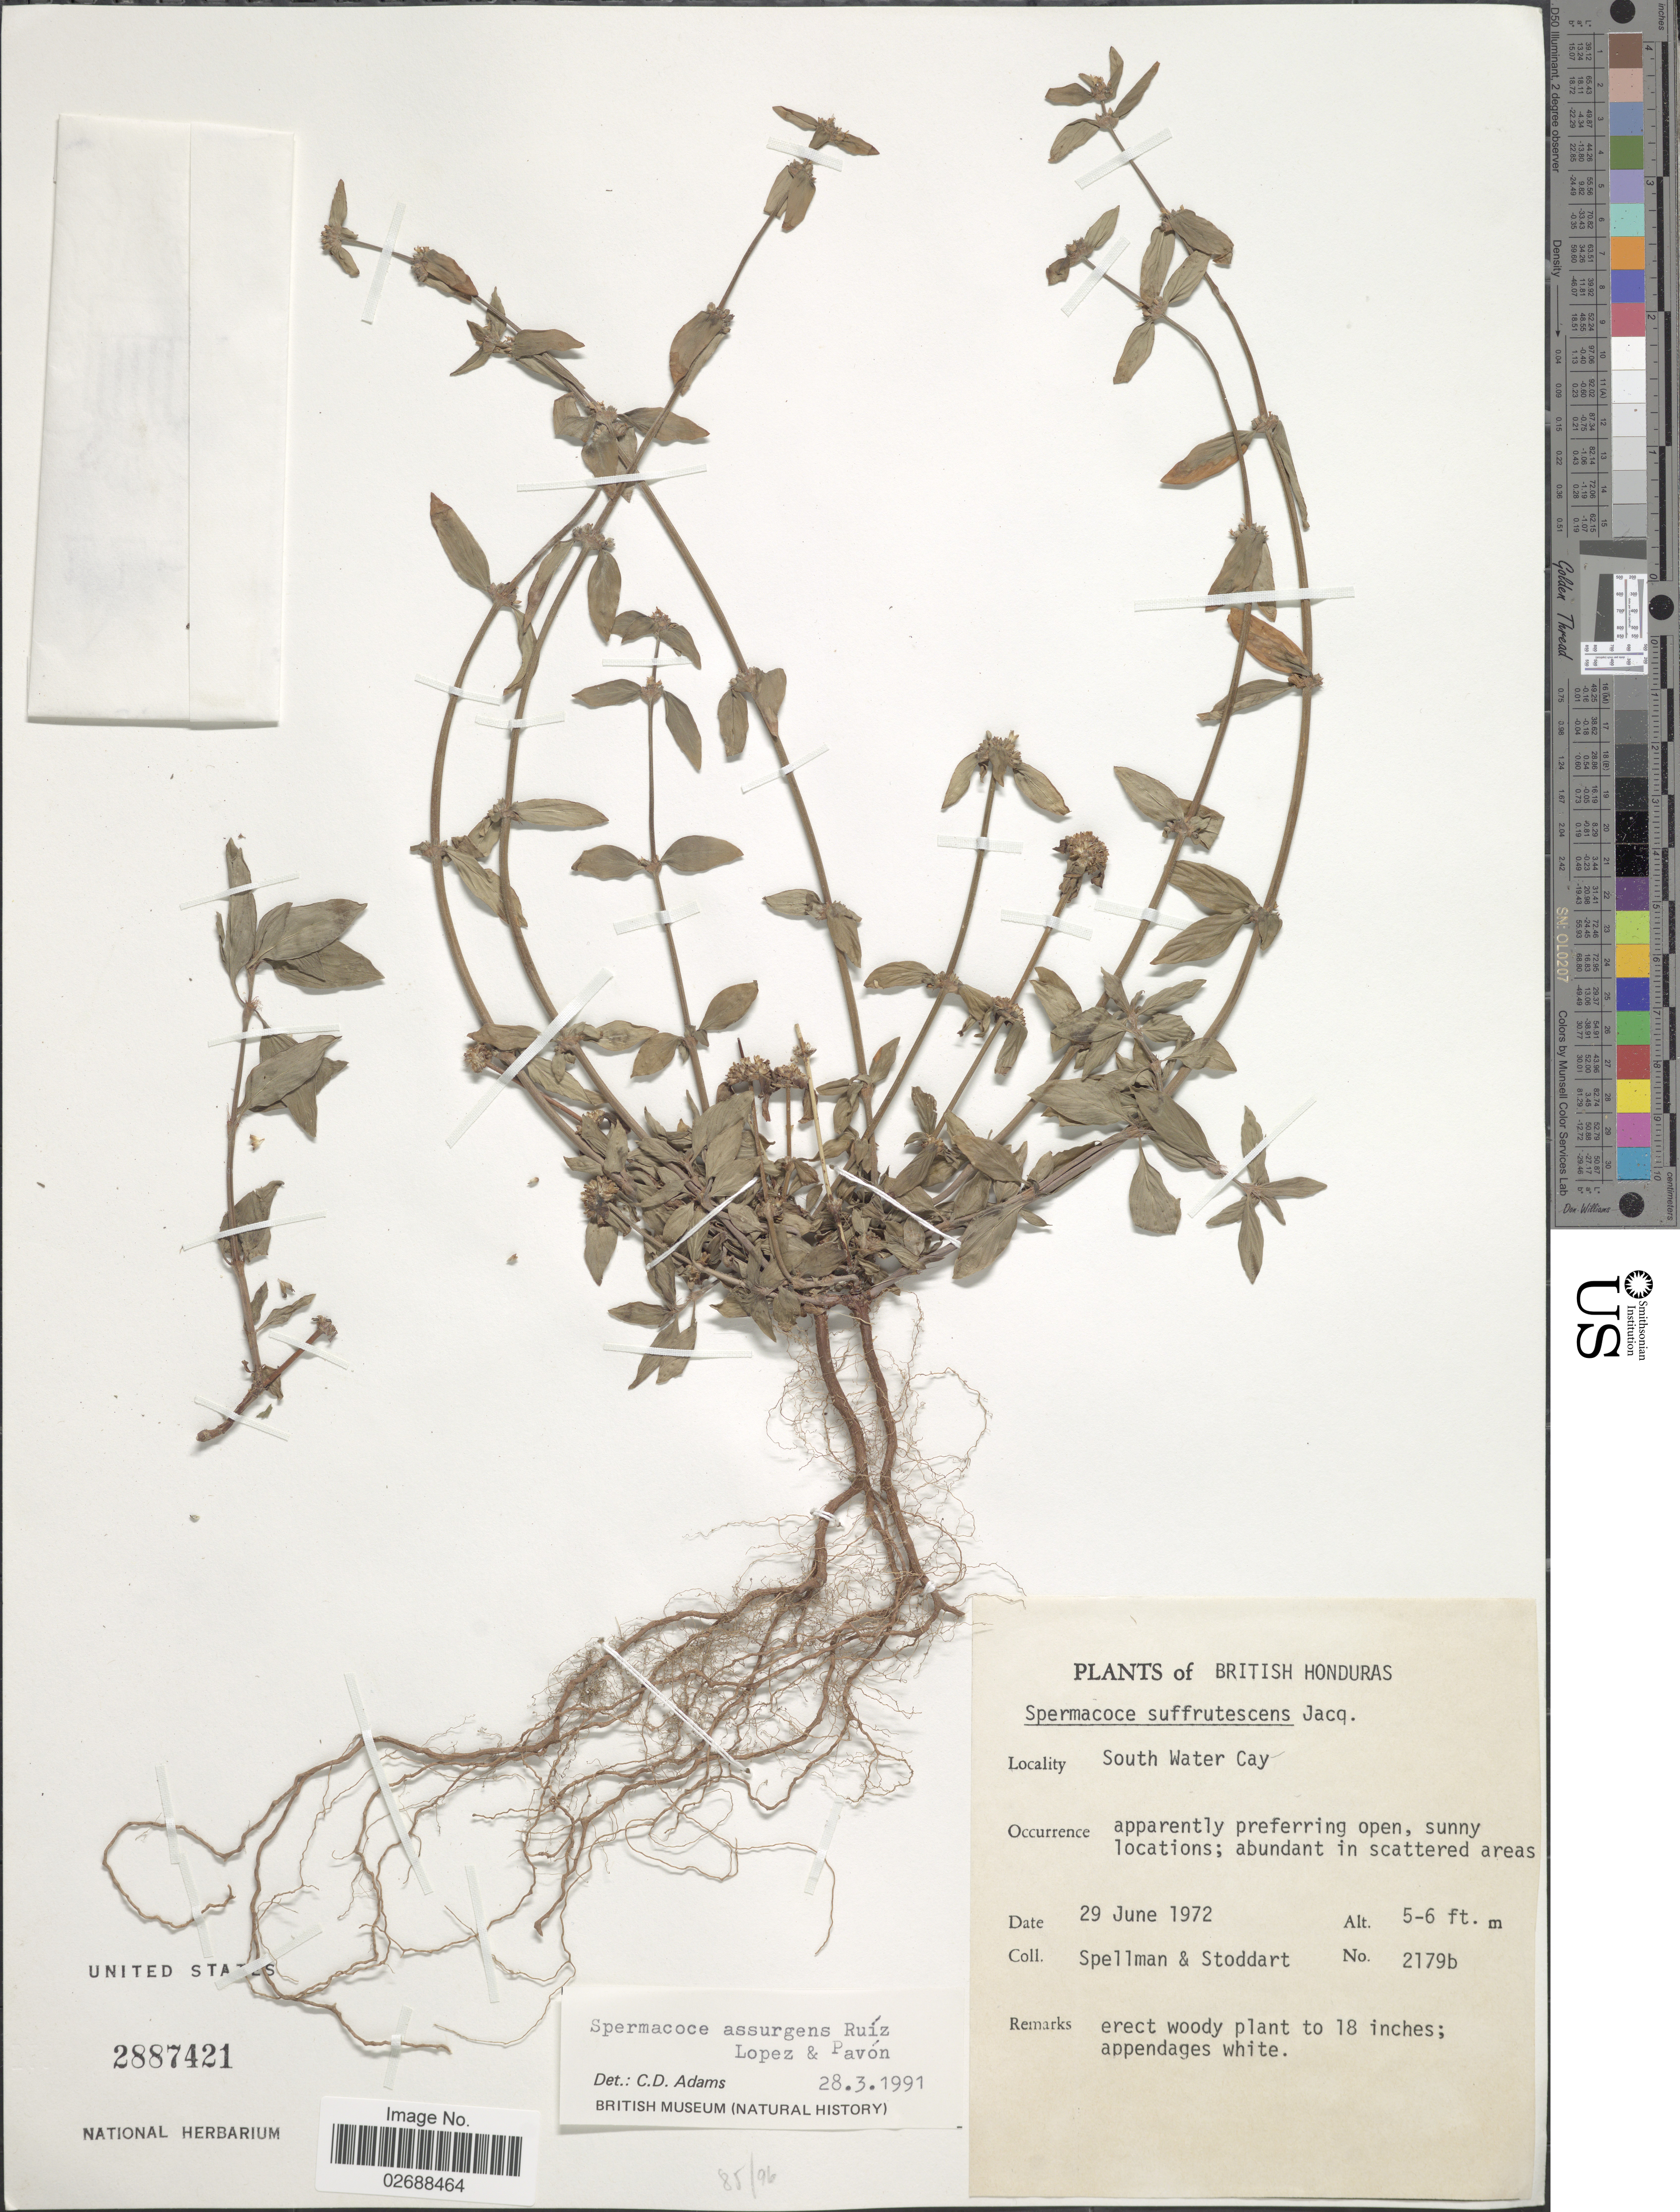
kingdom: Plantae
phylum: Tracheophyta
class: Magnoliopsida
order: Gentianales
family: Rubiaceae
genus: Spermacoce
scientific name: Spermacoce assurgens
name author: Ruiz & Pav.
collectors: Spellman, -- & -. Stoddart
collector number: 2179b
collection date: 1972-06-29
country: Belize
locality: British Honduras. South Water Cay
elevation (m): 2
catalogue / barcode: US 2887421